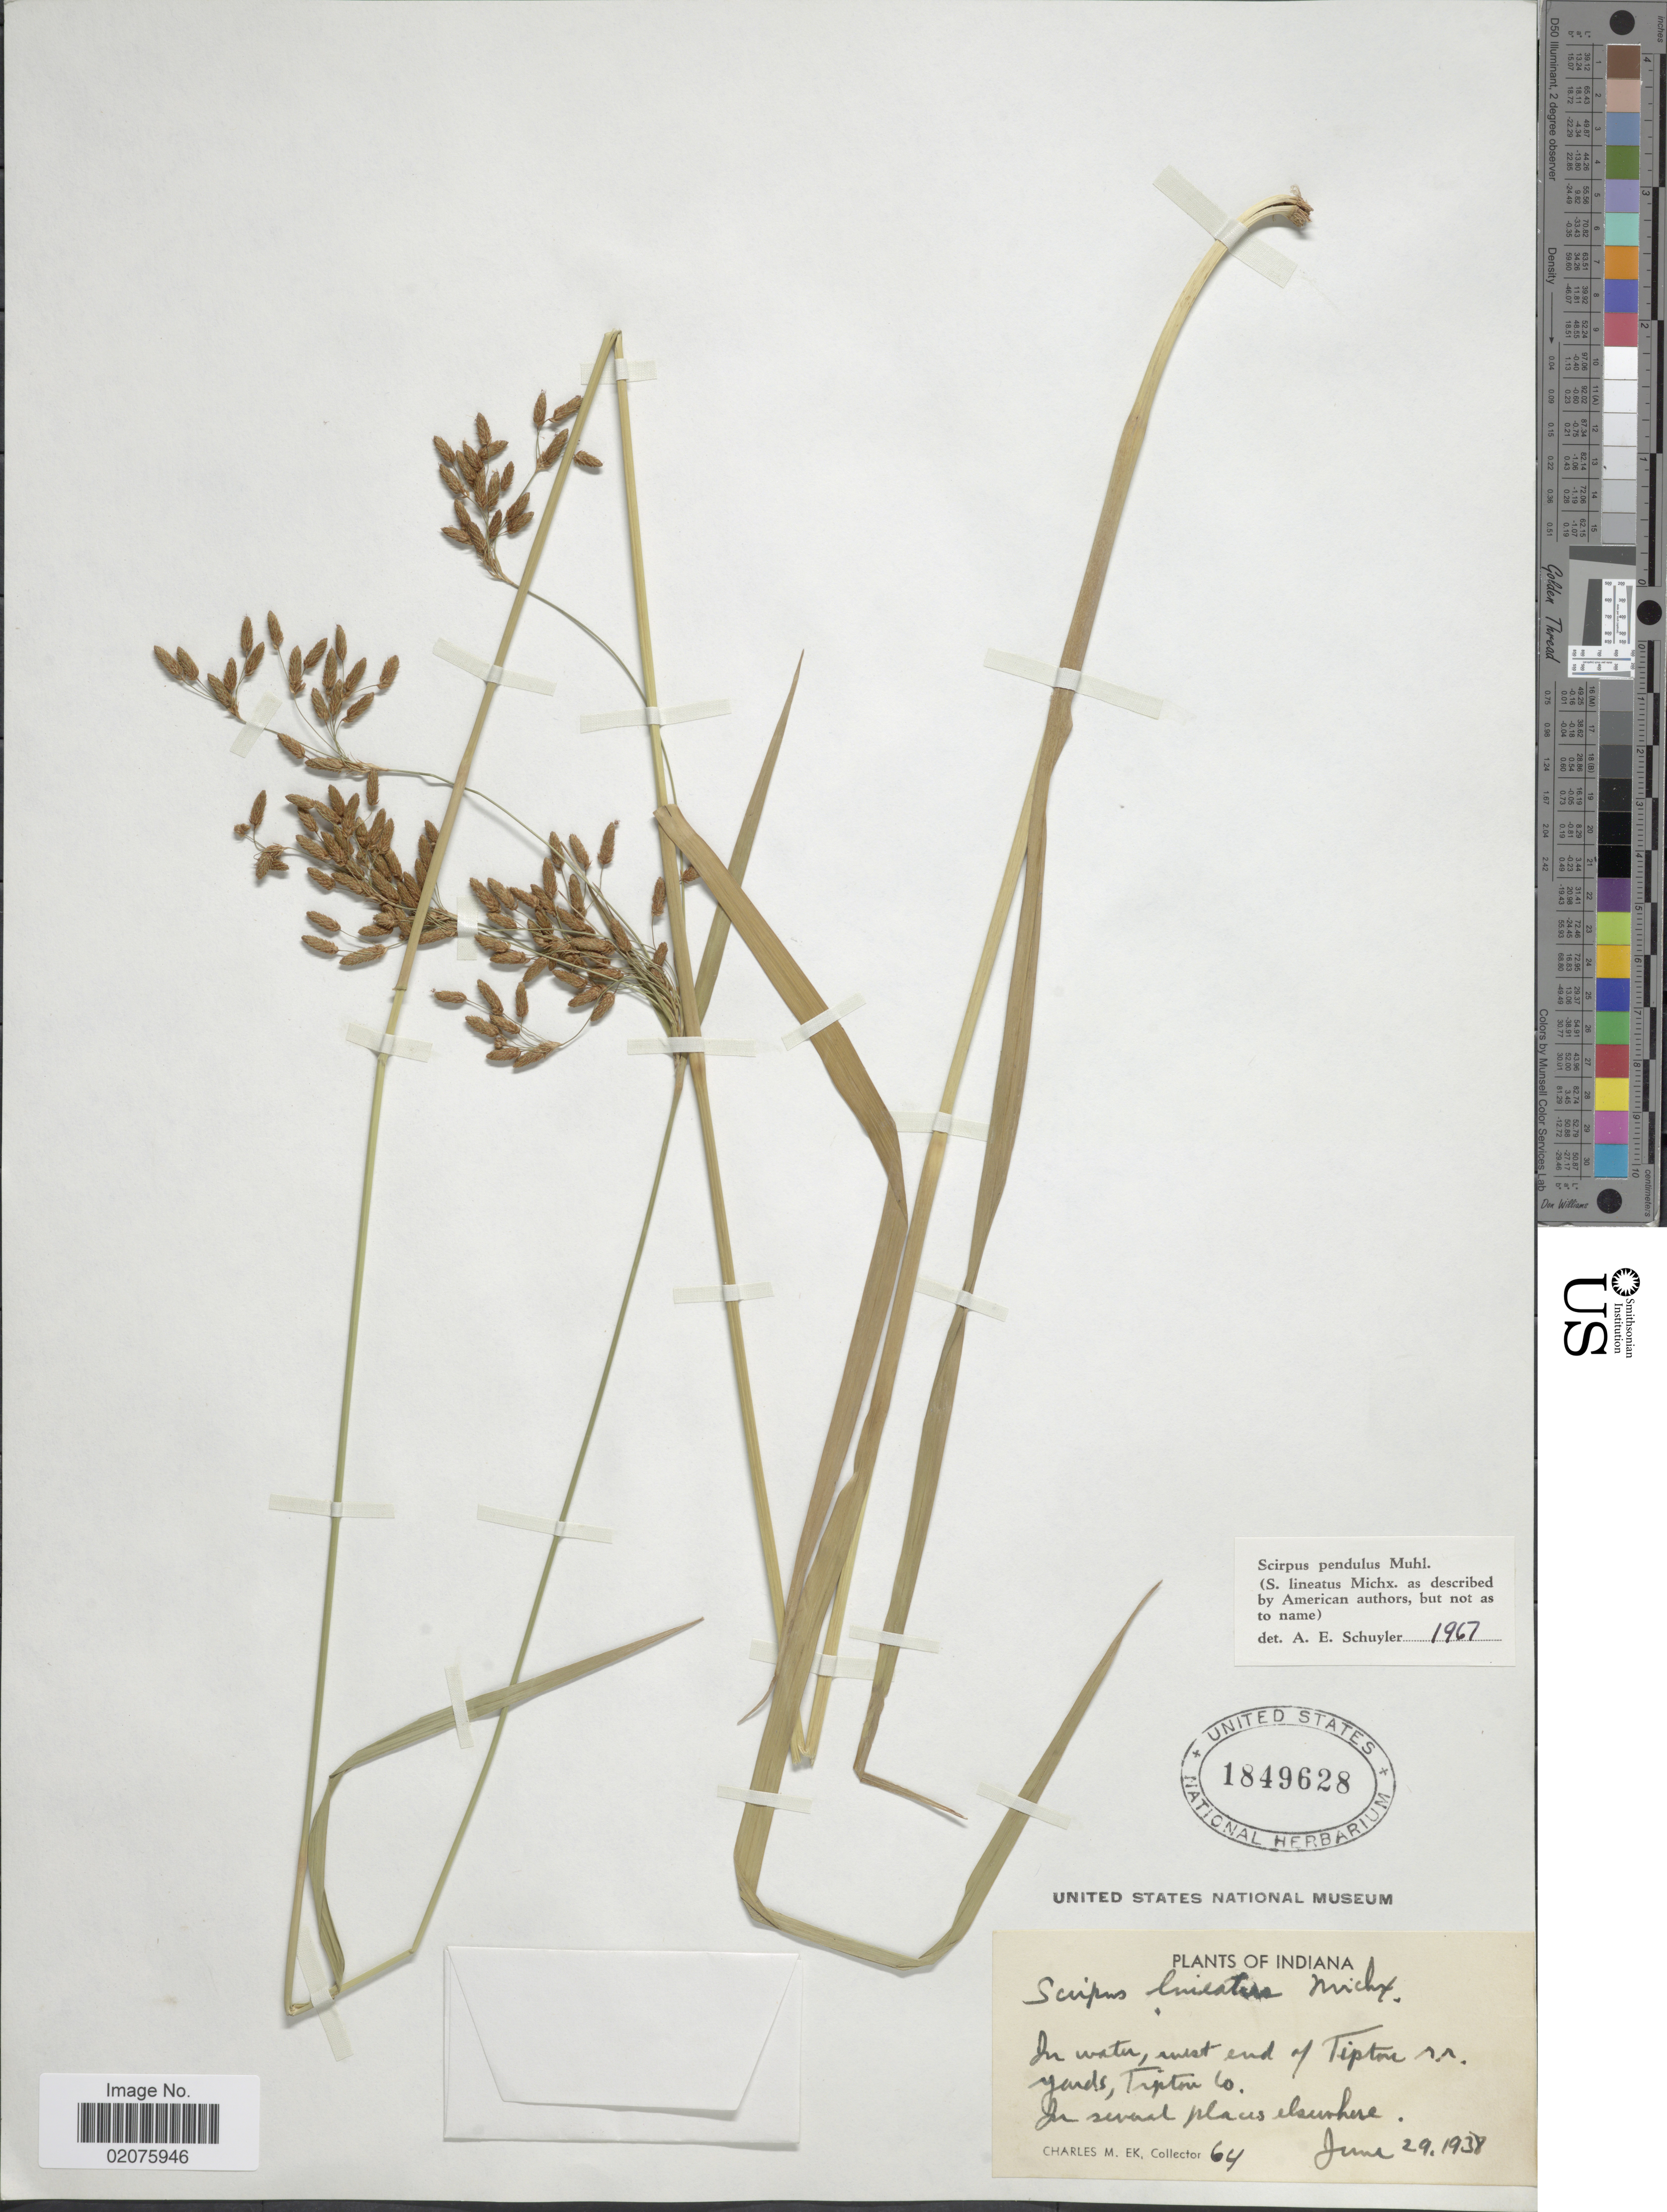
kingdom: Plantae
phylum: Tracheophyta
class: Liliopsida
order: Poales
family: Cyperaceae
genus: Scirpus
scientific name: Scirpus pendulus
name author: Muhl.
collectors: C. Ek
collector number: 64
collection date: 1938-06-29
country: United States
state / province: Indiana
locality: In water west end of Titon r.r. yards Tipton Co.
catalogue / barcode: US 1849628